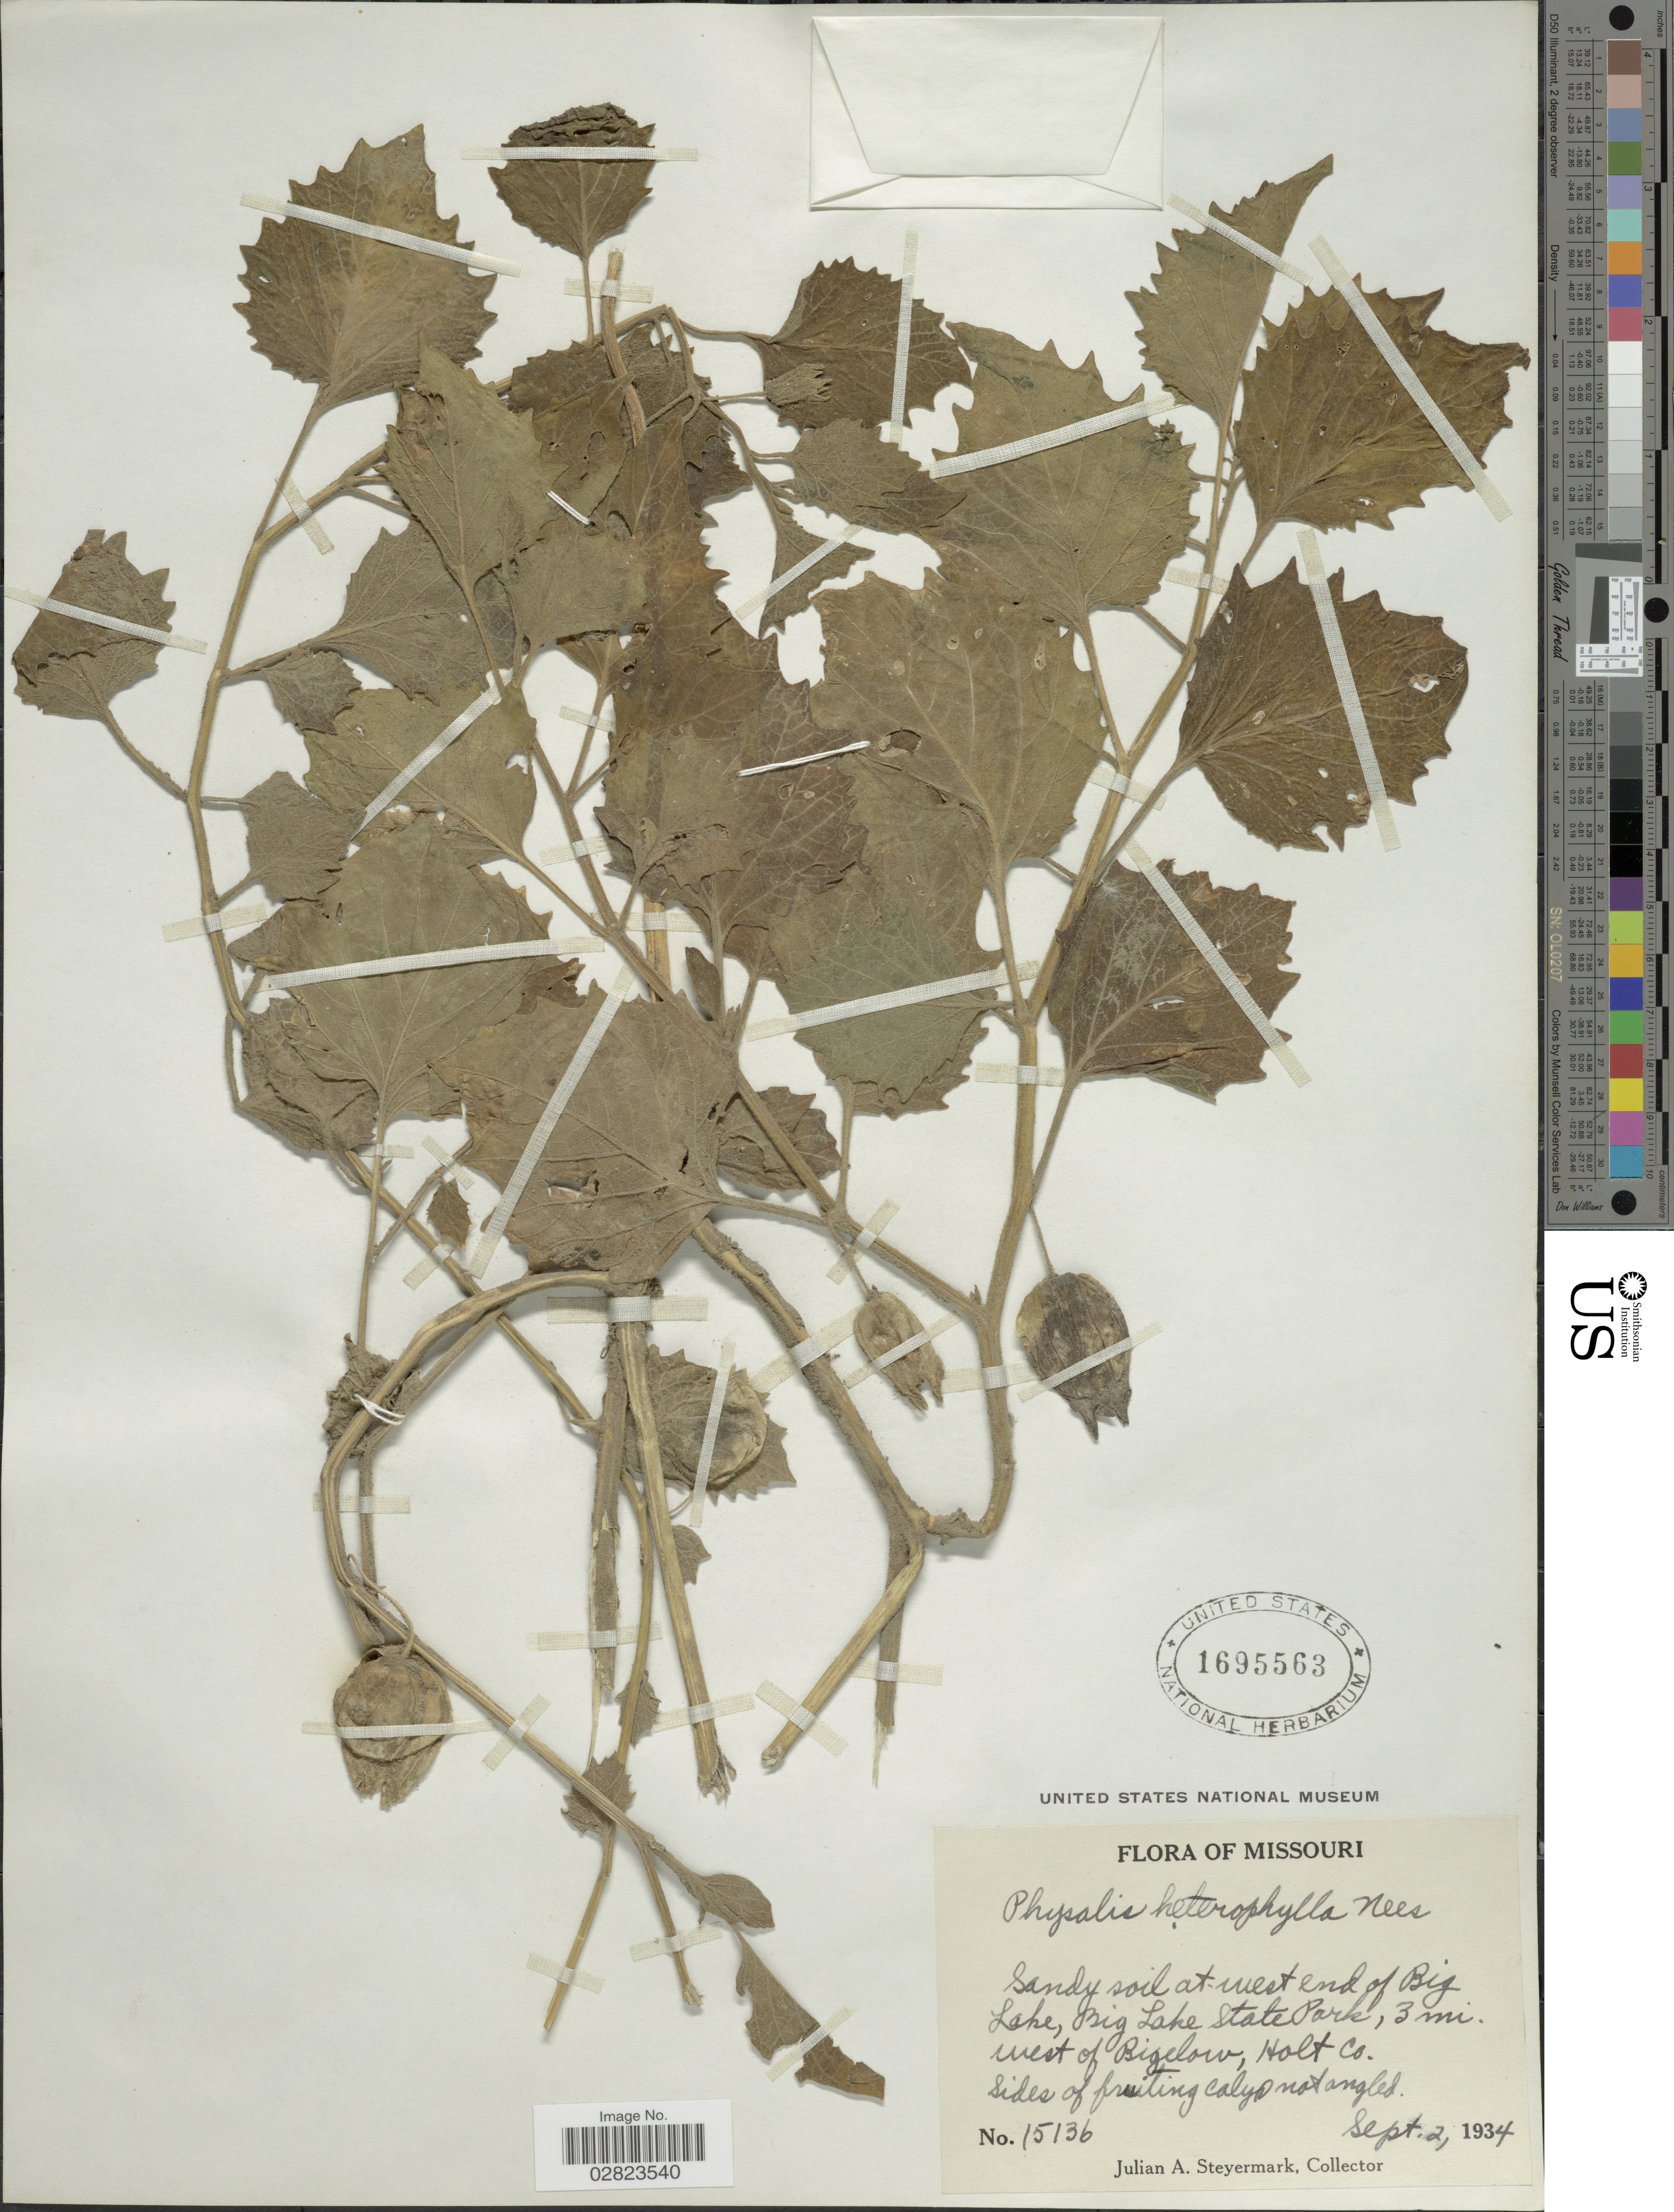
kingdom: Plantae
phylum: Tracheophyta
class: Magnoliopsida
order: Solanales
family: Solanaceae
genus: Physalis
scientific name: Physalis heterophylla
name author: Nees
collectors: J. Steyermark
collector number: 15136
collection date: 1934-09-02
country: United States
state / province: Missouri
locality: Sandy soil at west end of Big Lake, Big Lake State Park, 3 mi. west of Bigelow, Holt Co.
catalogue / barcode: US 1695563